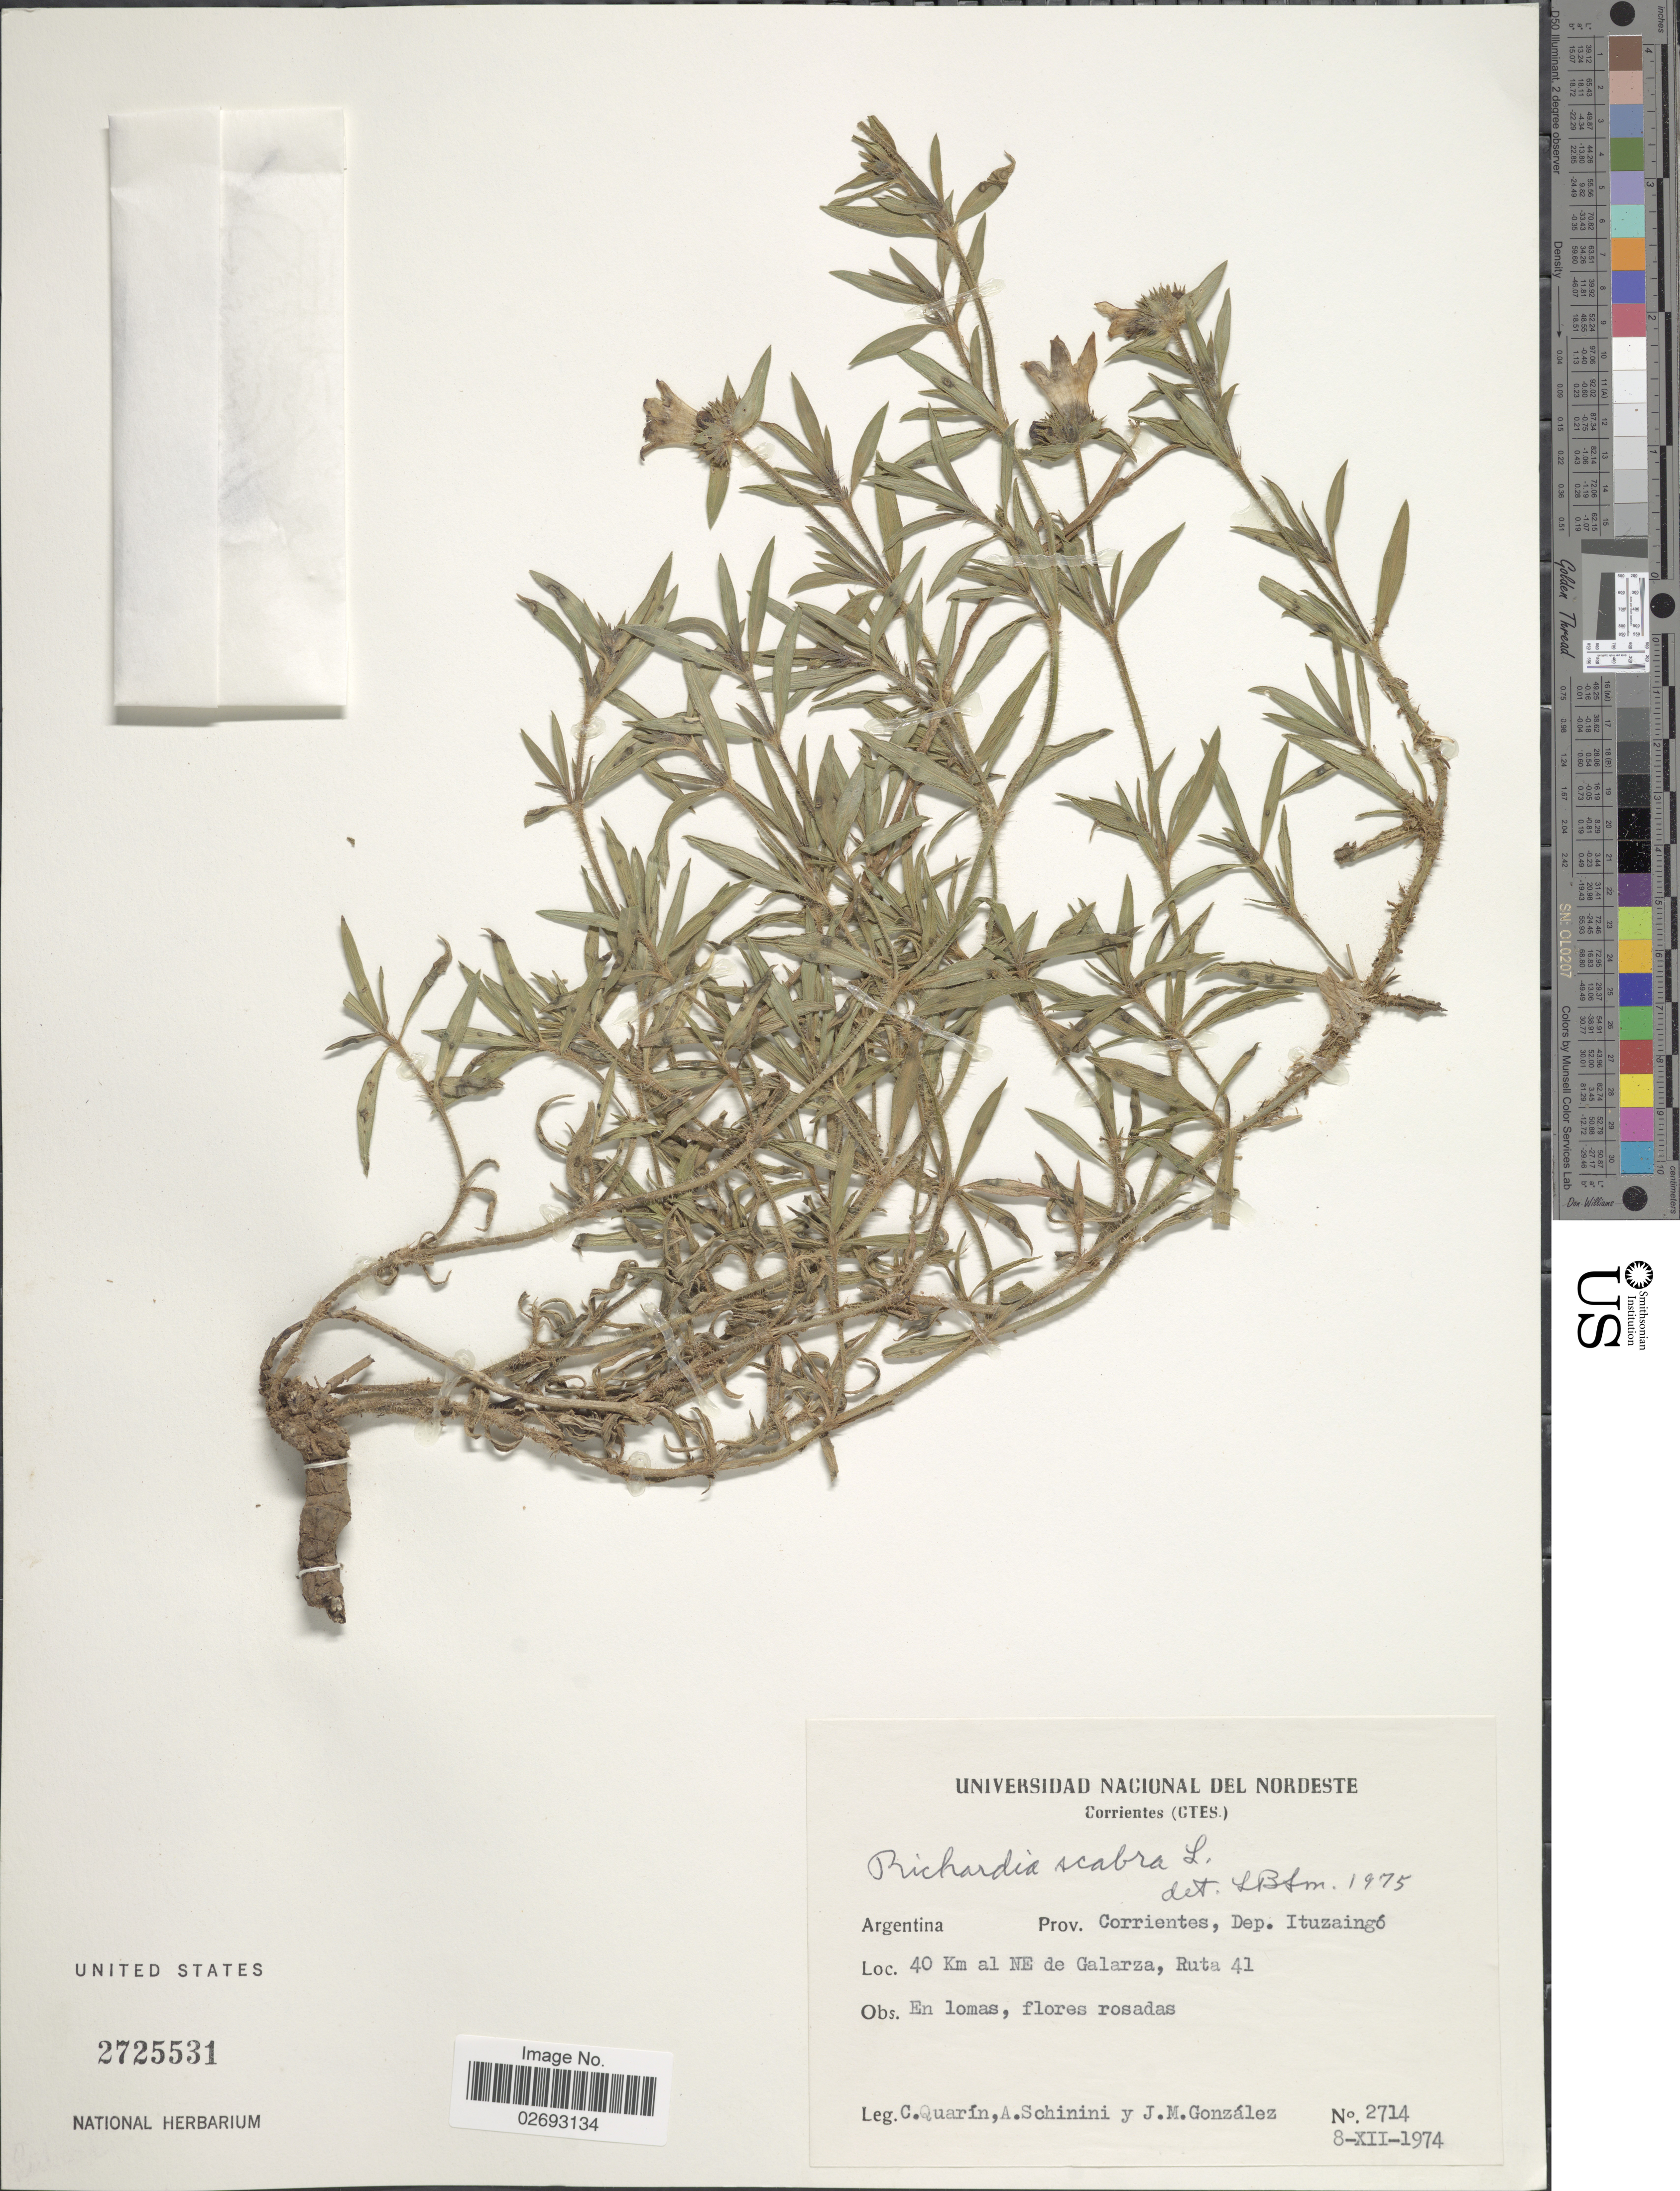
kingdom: Plantae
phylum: Tracheophyta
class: Magnoliopsida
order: Gentianales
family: Rubiaceae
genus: Richardia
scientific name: Richardia scabra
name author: L.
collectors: C. Quarín, A. Schinini & J. M. Gonzalez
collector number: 2714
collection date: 1974-12-08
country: Argentina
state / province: Corrientes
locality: Dep. Ituzaingo. 40 km al NE de Galarza, Ruta 41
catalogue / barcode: US 2725531